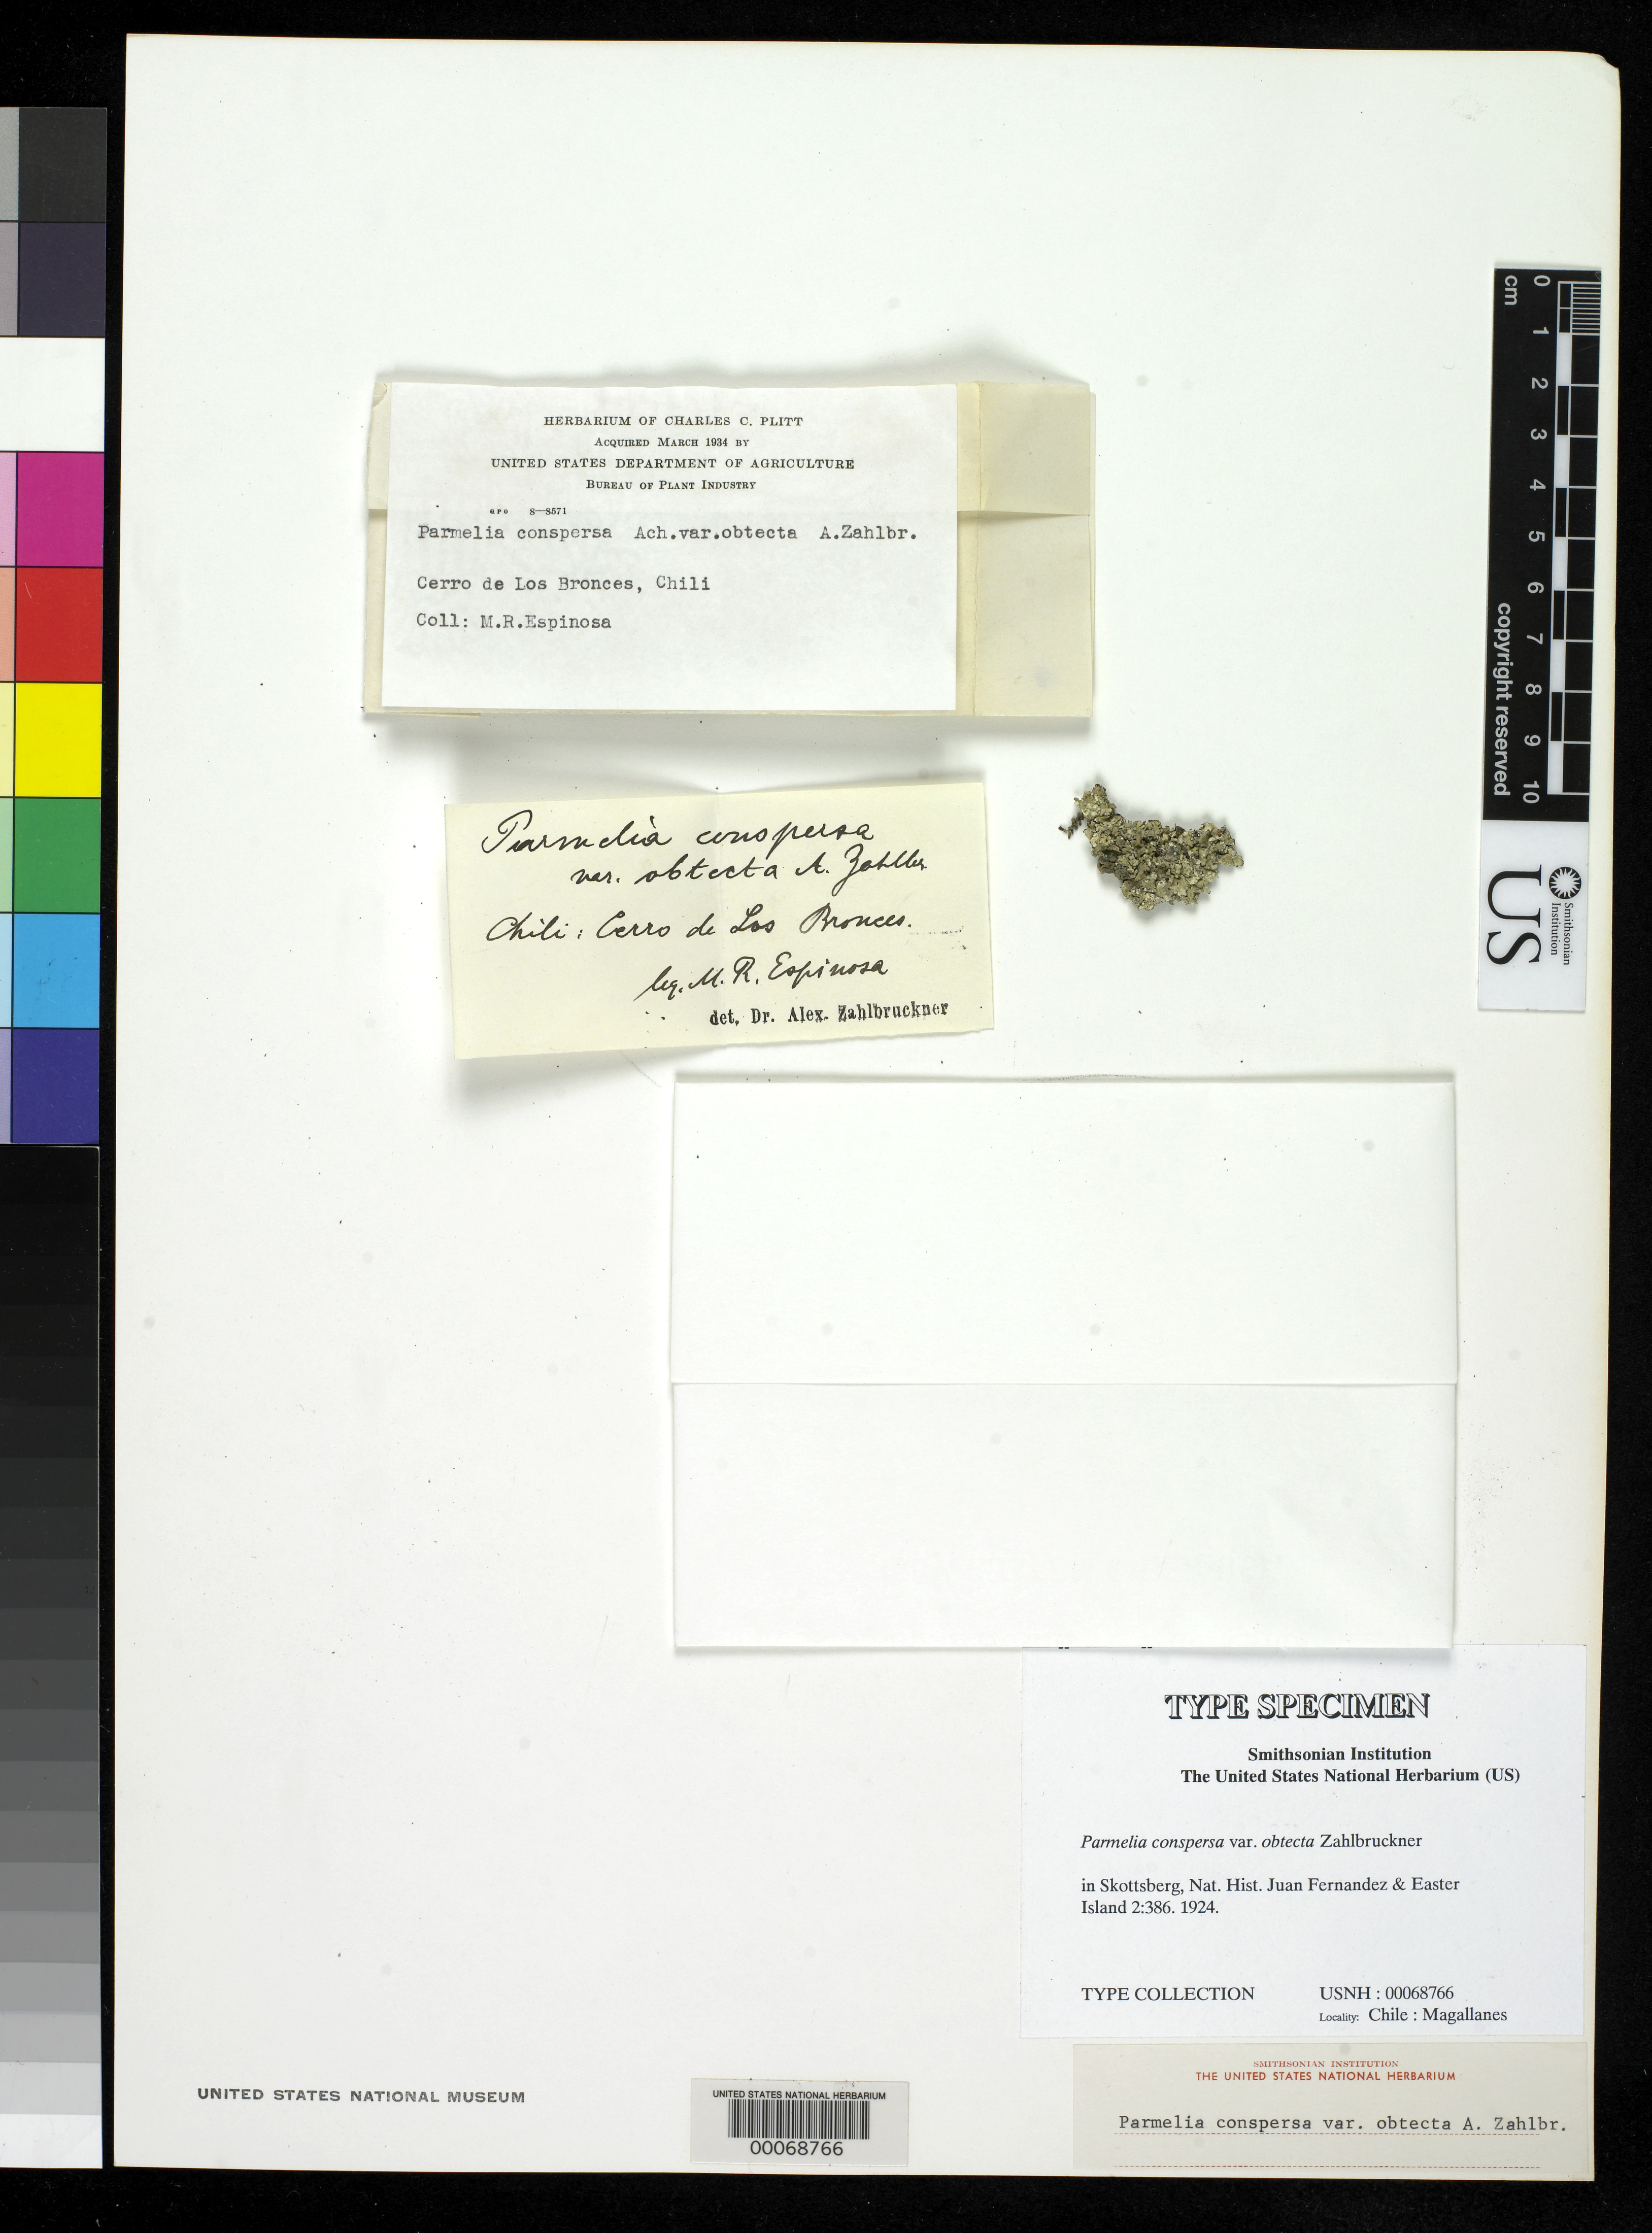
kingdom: Fungi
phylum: Ascomycota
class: Lecanoromycetes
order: Lecanorales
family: Parmeliaceae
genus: Parmelia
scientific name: Parmelia conspersa var. obtecta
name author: Zahlbr. in Skottsb.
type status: Type Collection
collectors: M. R. Espinosa Bustos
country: Chile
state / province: Valparaíso (V)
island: Islas Juan Fernández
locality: Cerro Los Bronces.